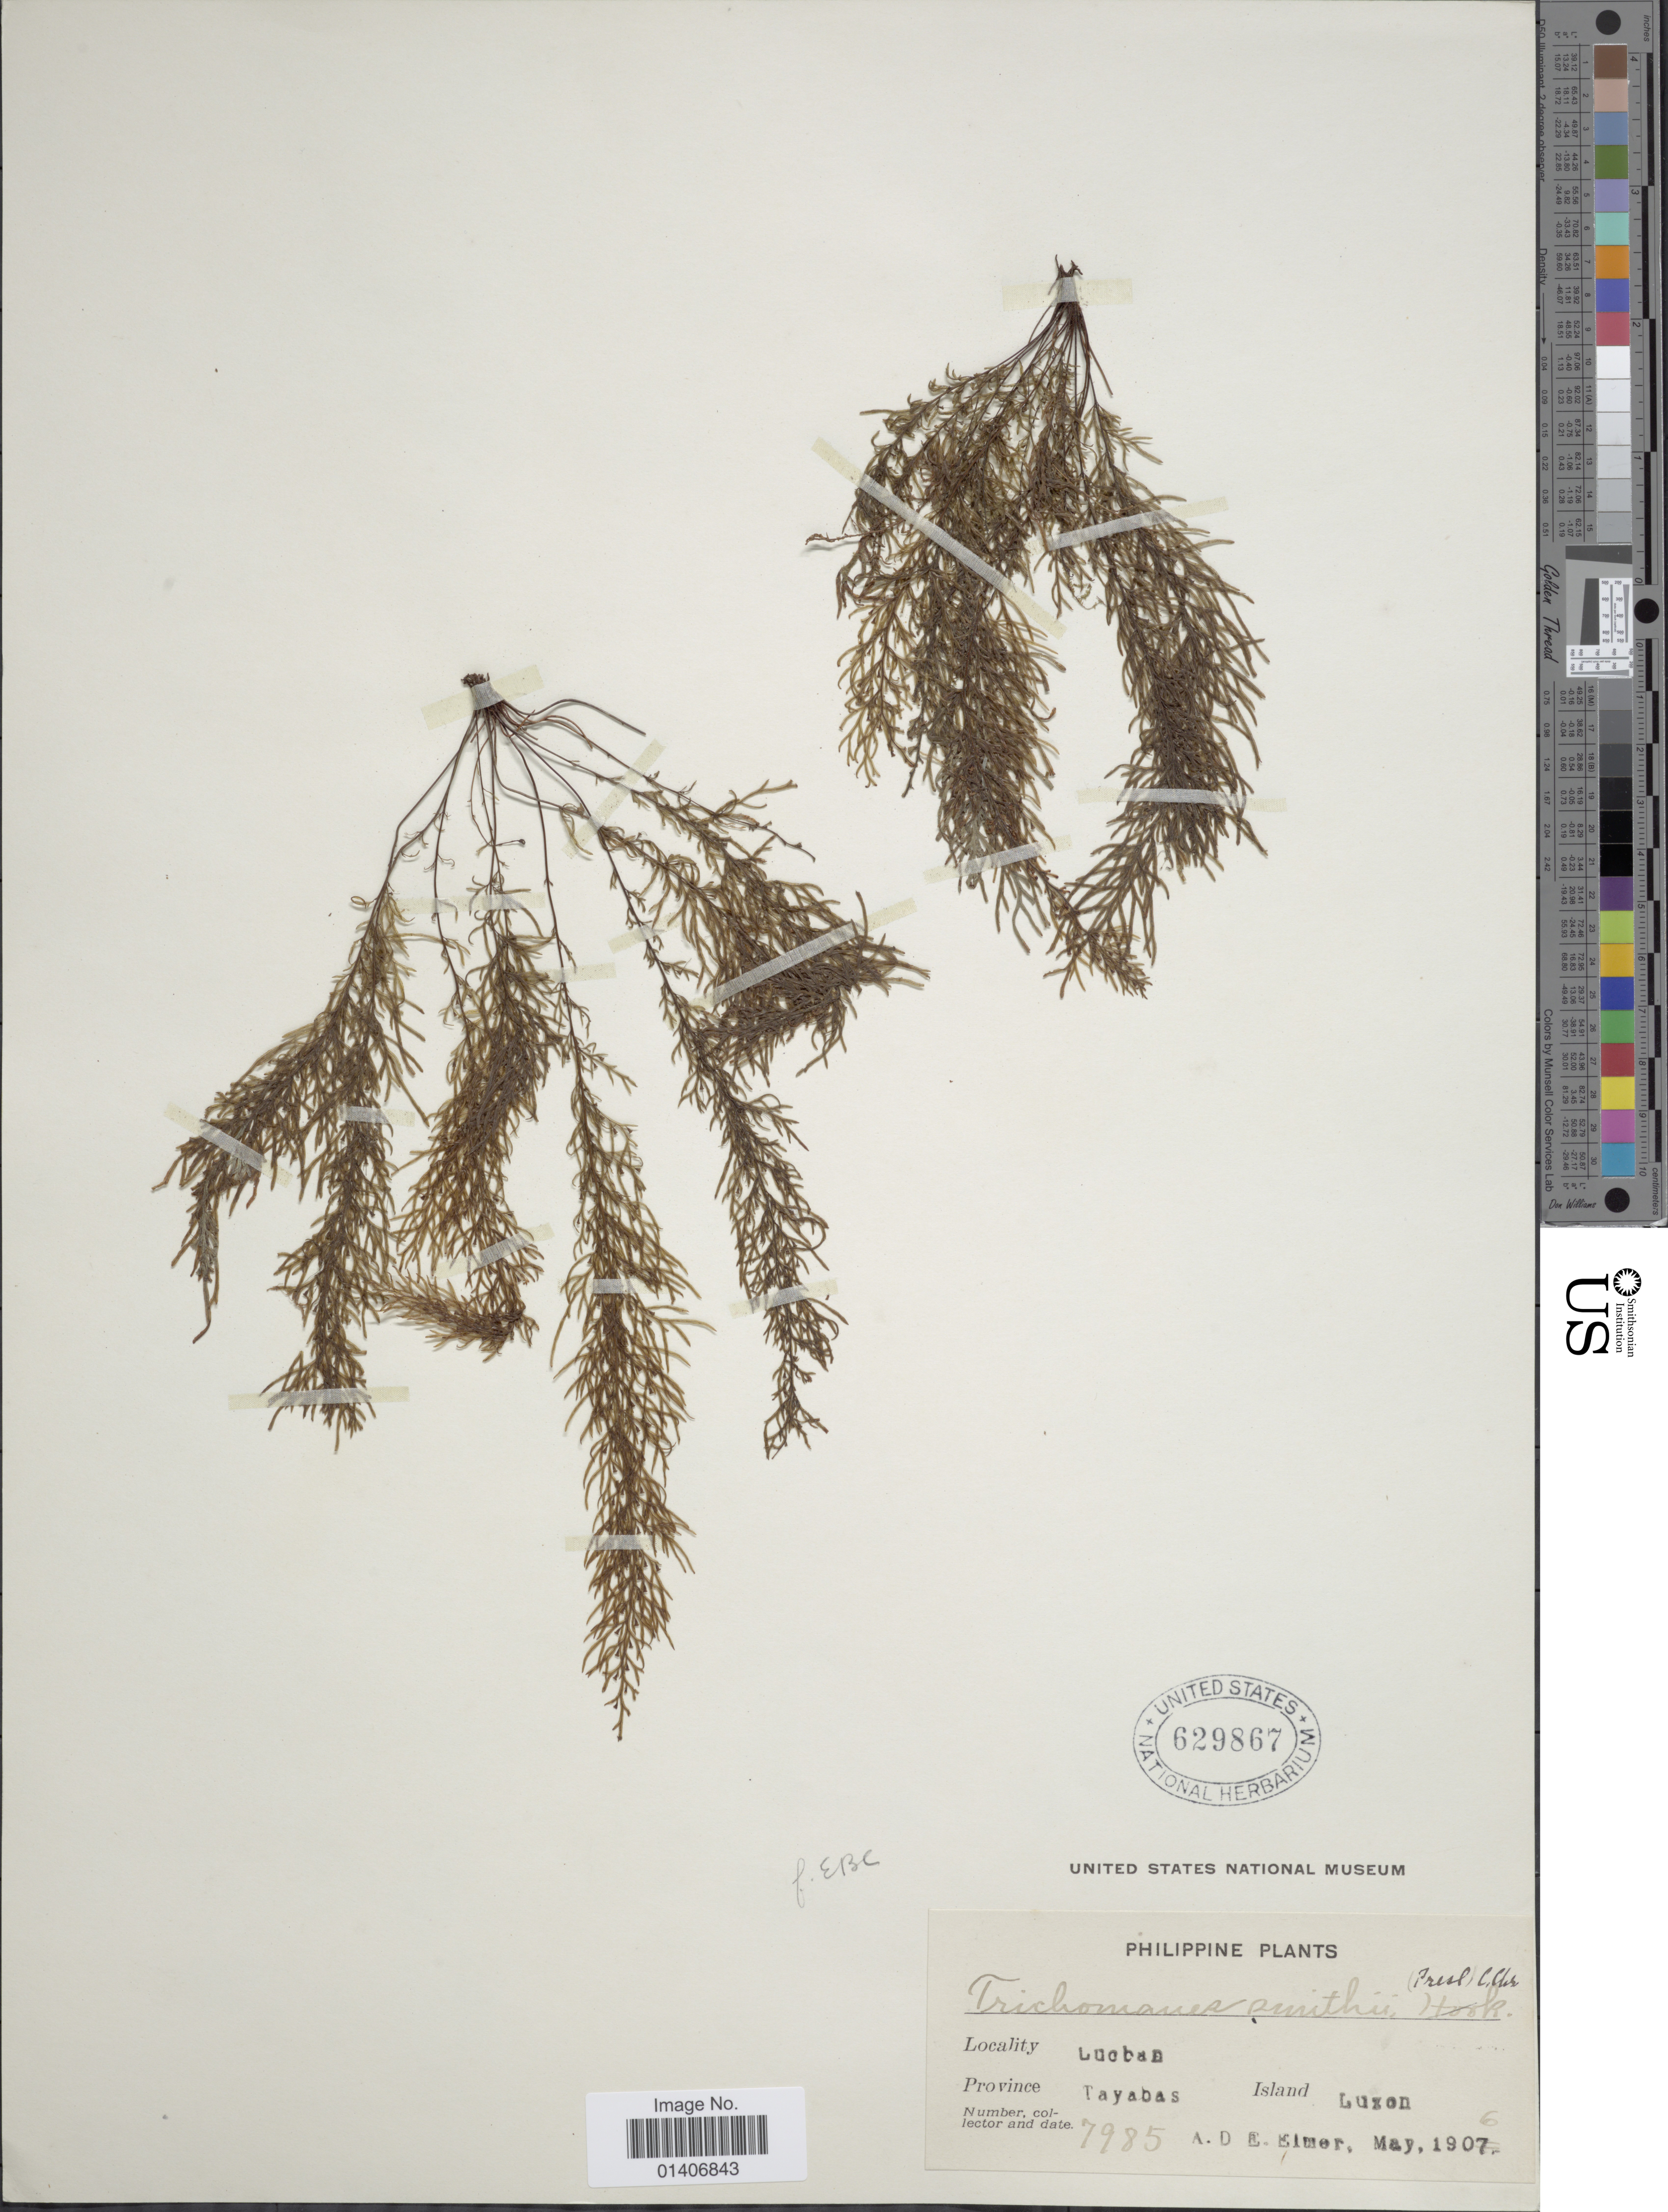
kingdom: Plantae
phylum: Tracheophyta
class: Polypodiopsida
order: Hymenophyllales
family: Hymenophyllaceae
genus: Abrodictyum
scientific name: Abrodictyum cumingii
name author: C. Presl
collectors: A. D. E. Elmer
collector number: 7985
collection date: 1906-05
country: Philippines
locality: Lucban, Province Tayabas, Island Luzon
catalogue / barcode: US 629867